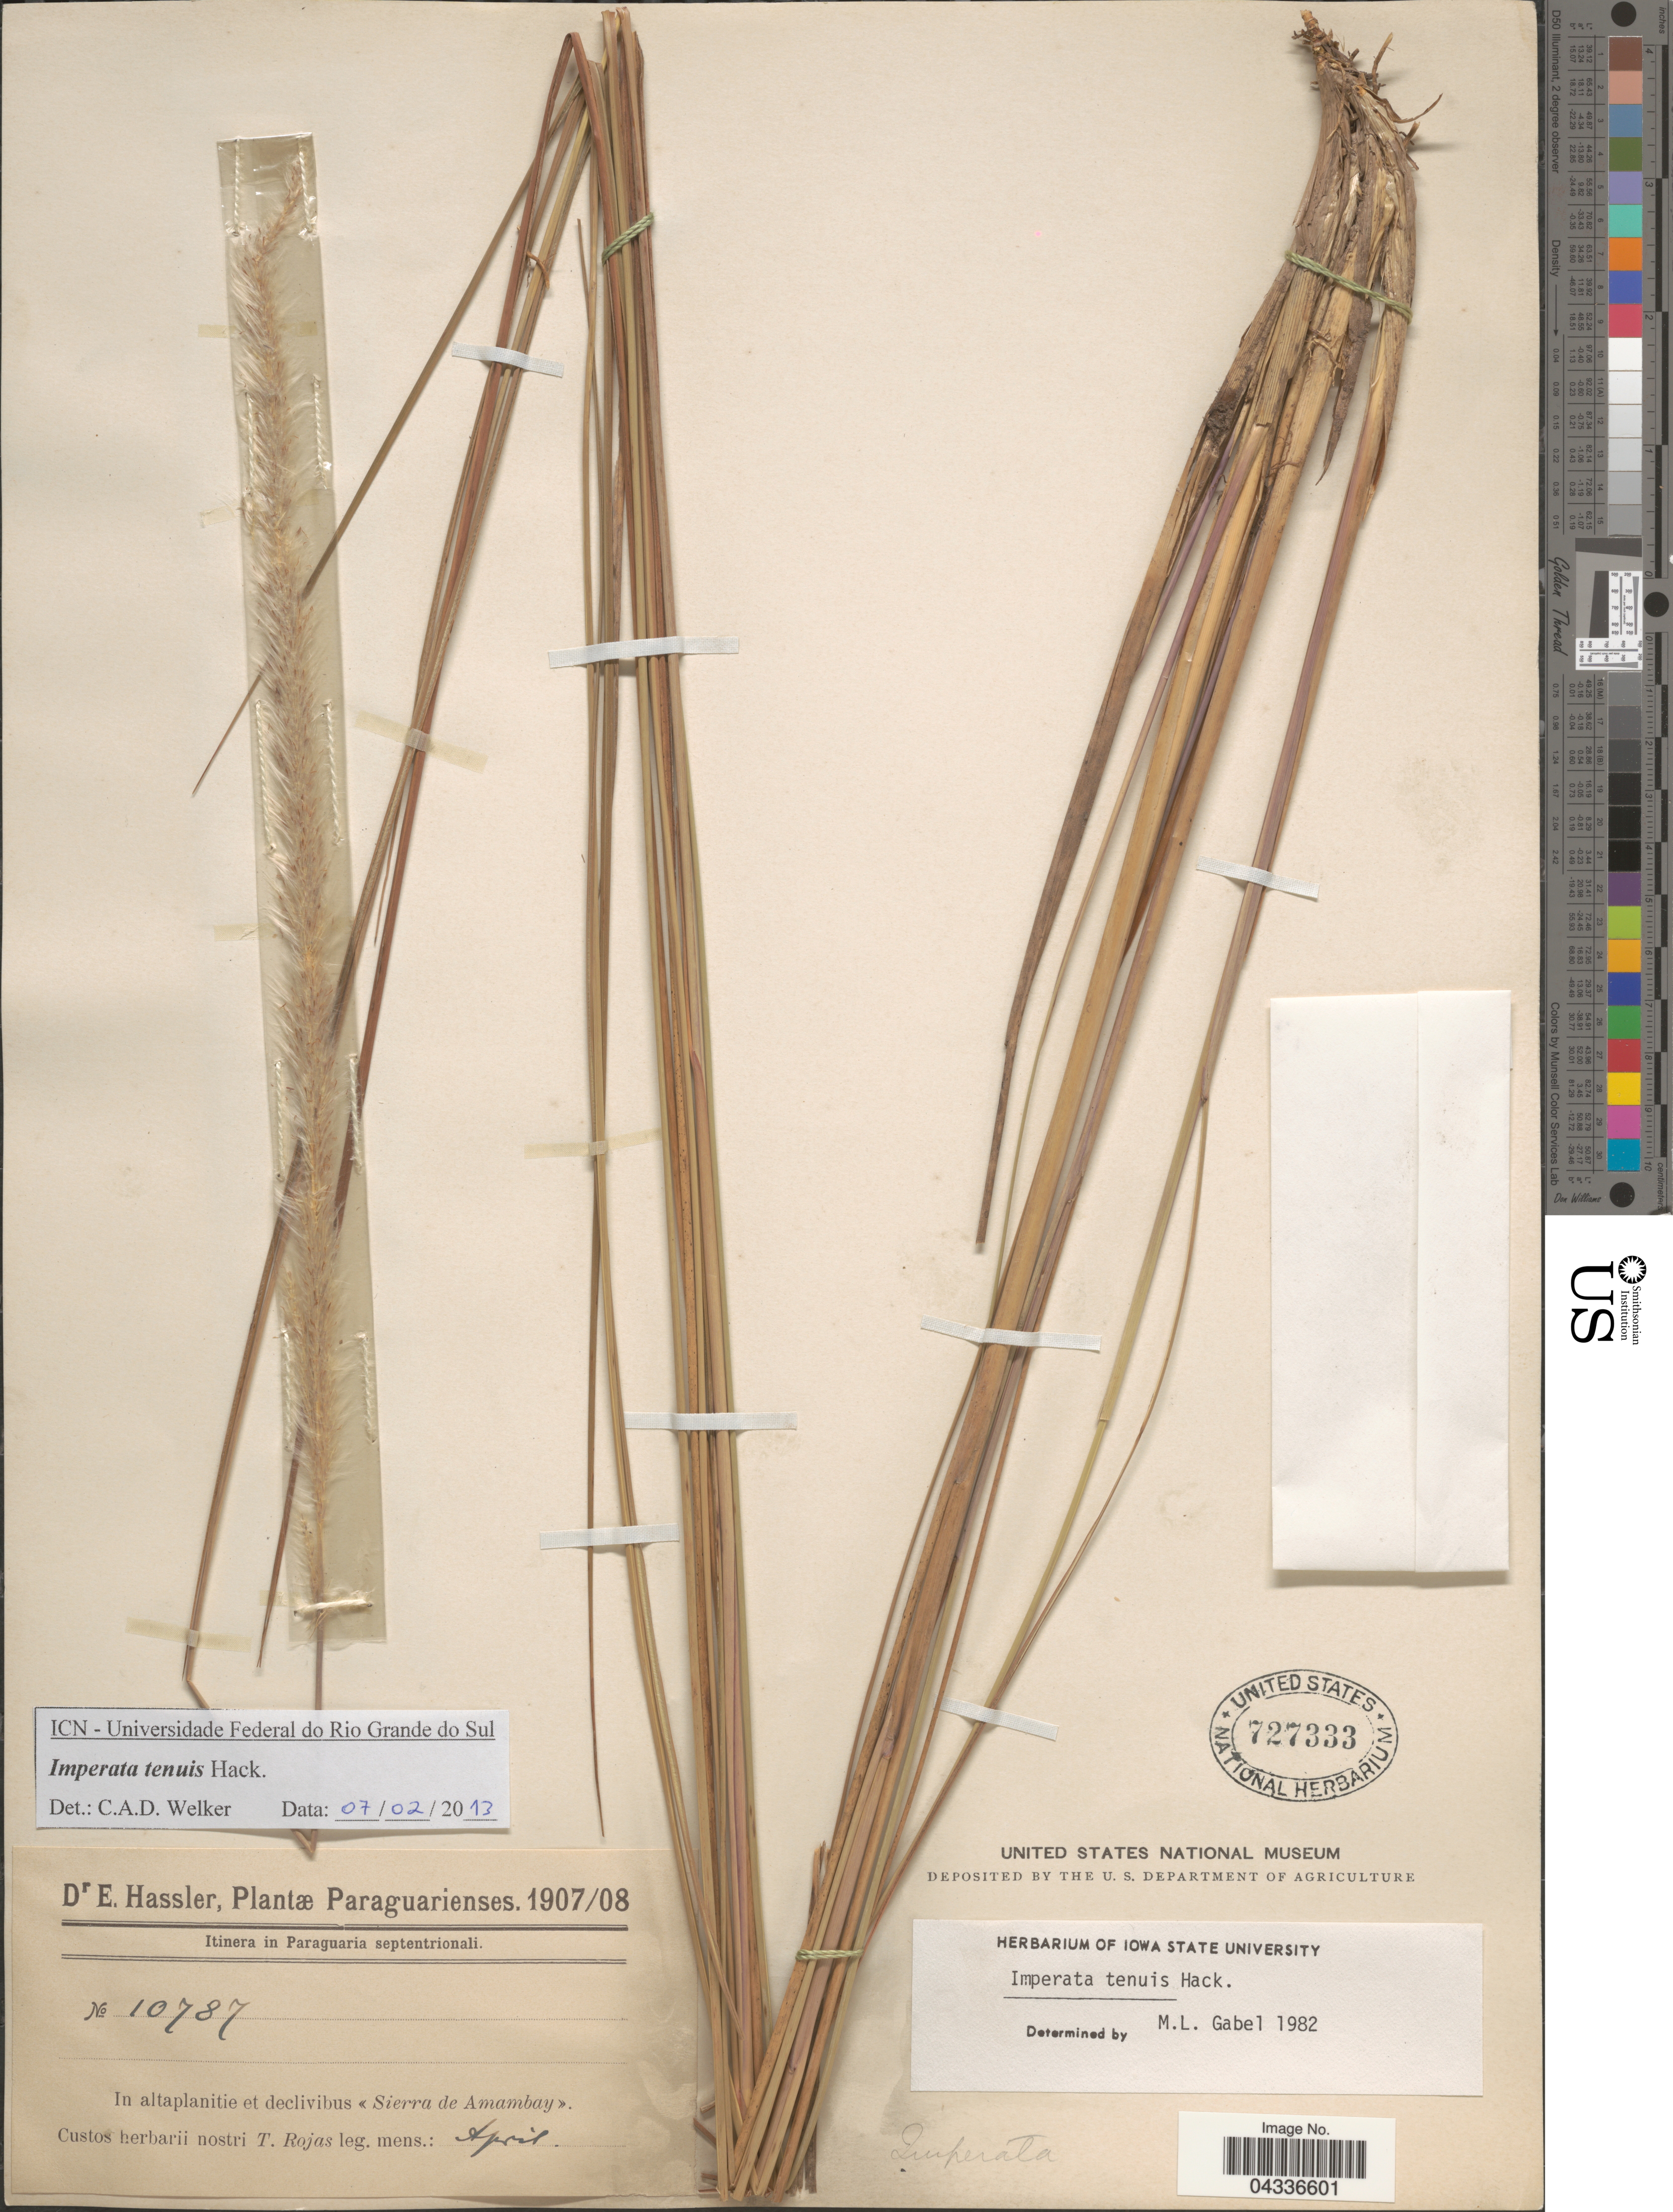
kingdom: Plantae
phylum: Tracheophyta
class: Liliopsida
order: Poales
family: Poaceae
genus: Imperata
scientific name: Imperata tenuis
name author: Hack.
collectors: T. Rojas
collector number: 10787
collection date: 1907-04/1908-04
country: Paraguay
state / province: Amambay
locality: Paraguarienses. Itinera in Paraguaria septentrionali. In altaplanitie et declivibus «Sierra de Amambay».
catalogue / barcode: US 727333